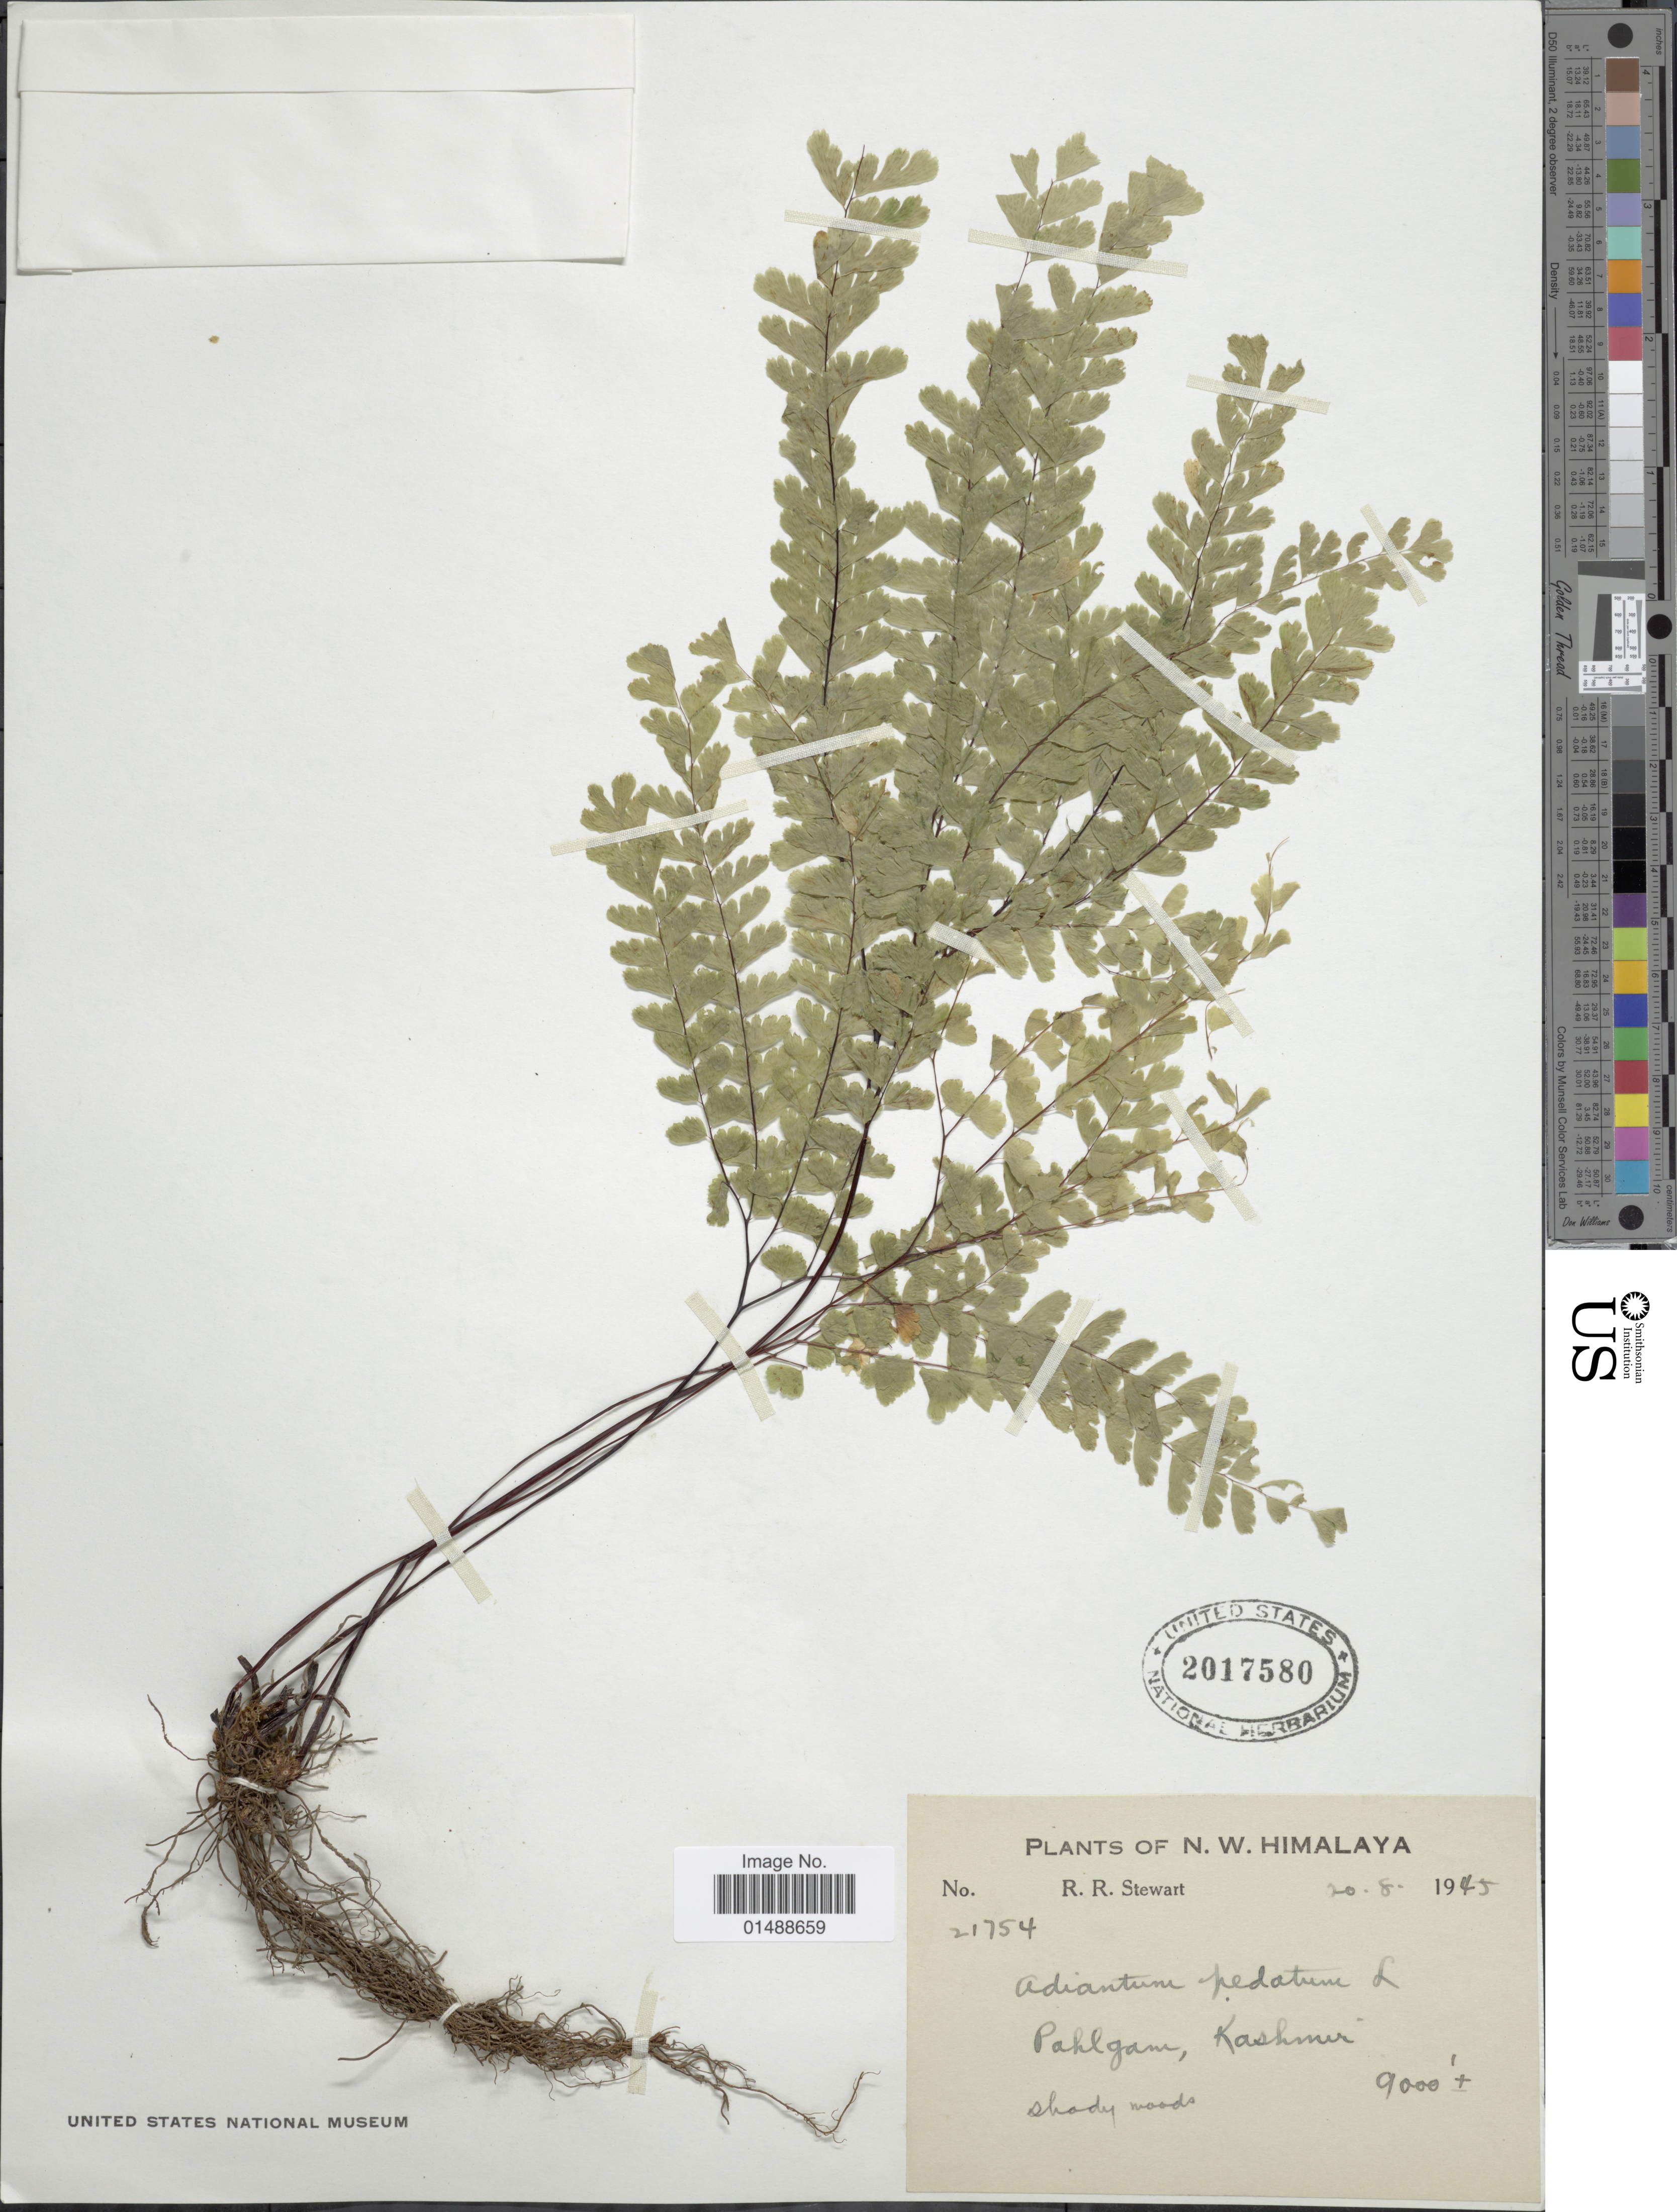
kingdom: Plantae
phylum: Tracheophyta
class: Polypodiopsida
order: Polypodiales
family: Pteridaceae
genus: Adiantum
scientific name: Adiantum pedatum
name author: L.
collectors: R. R. Stewart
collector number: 21754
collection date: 1945-08-20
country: India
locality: N. W. Himalaya, Pahlgam, Kashmir.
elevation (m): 2743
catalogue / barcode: US 2017580